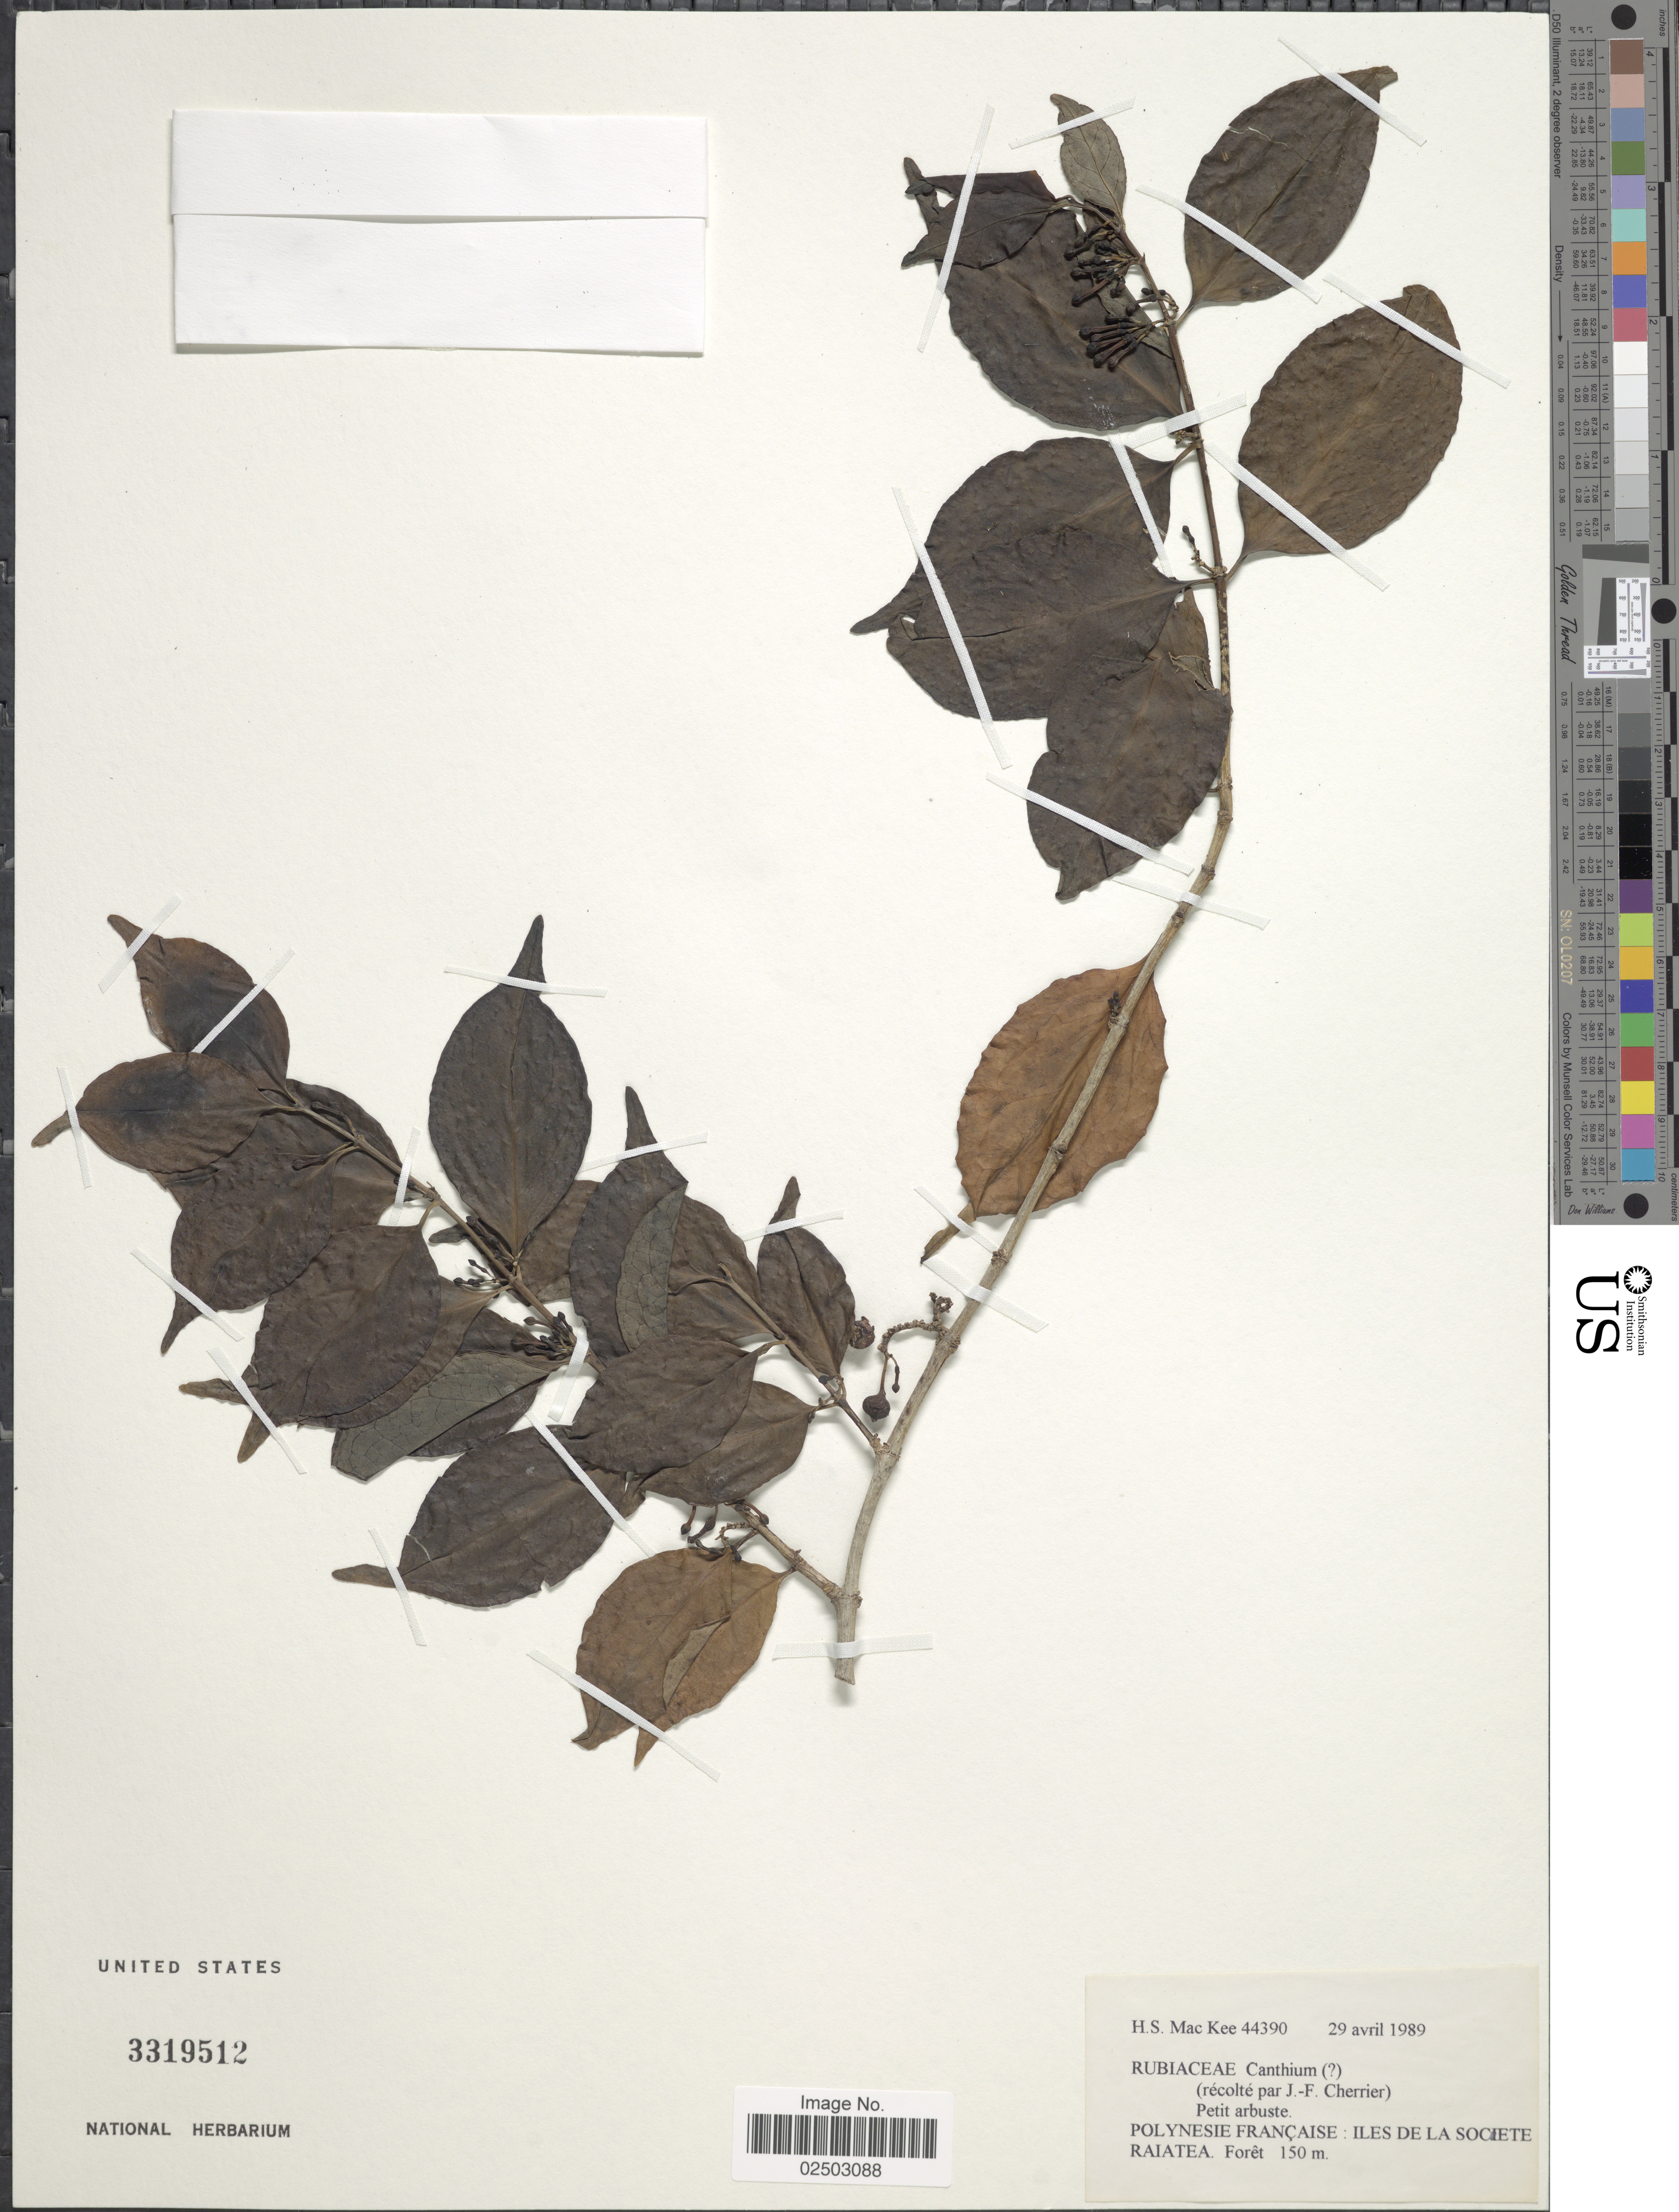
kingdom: Plantae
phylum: Tracheophyta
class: Magnoliopsida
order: Gentianales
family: Rubiaceae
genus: Bridsonia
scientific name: Bridsonia chamaedendrum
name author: (Kuntze) Verstraete & A.E. van Wyk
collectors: H. Mackee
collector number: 44390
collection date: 1989-04-29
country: French Polynesia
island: Raiatea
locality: Iles de la Societe, Raiatea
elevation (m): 150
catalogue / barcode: US 3319512